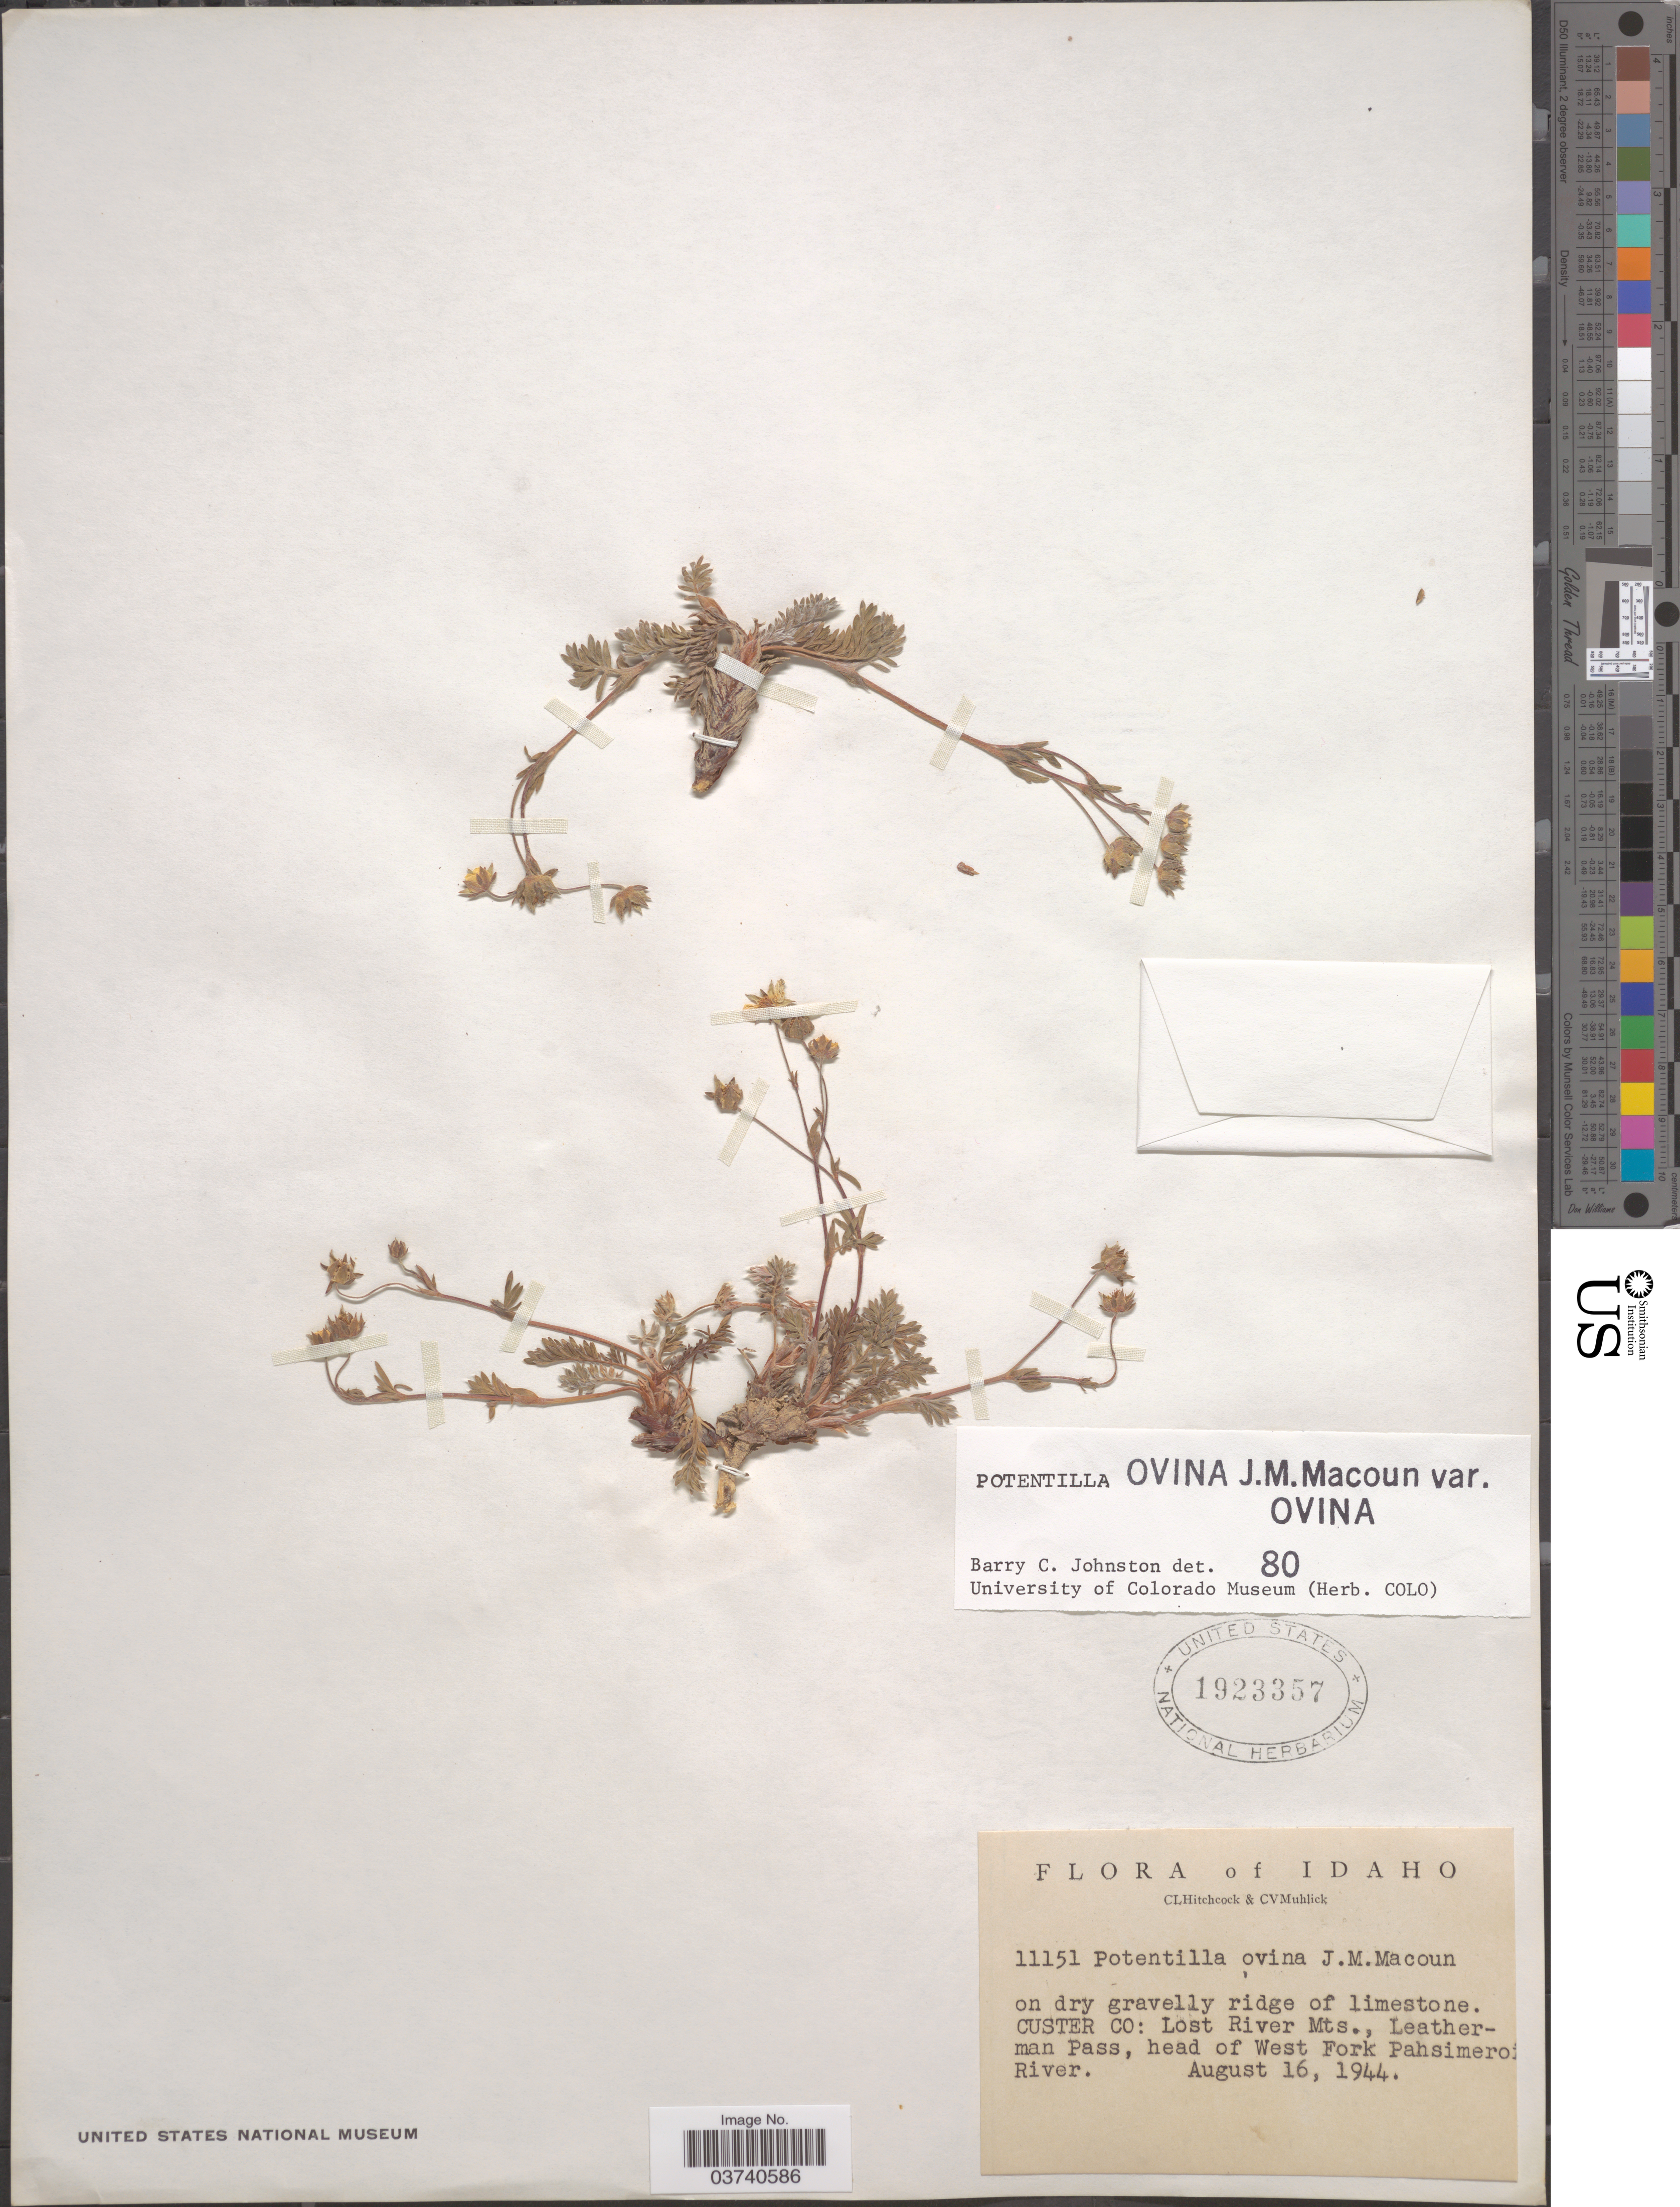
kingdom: Plantae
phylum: Tracheophyta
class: Magnoliopsida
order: Rosales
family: Rosaceae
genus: Potentilla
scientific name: Potentilla ovina var. ovina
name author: Macoun ex J.M. Macoun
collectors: C. L. Hitchcock & C. V. Muhlick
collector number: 11151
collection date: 1944-08-16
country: United States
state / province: Idaho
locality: Custer Co: Lost River Mts., Leatherman Pass, head of West Fork Pahsimeroi River.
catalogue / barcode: US 1923357